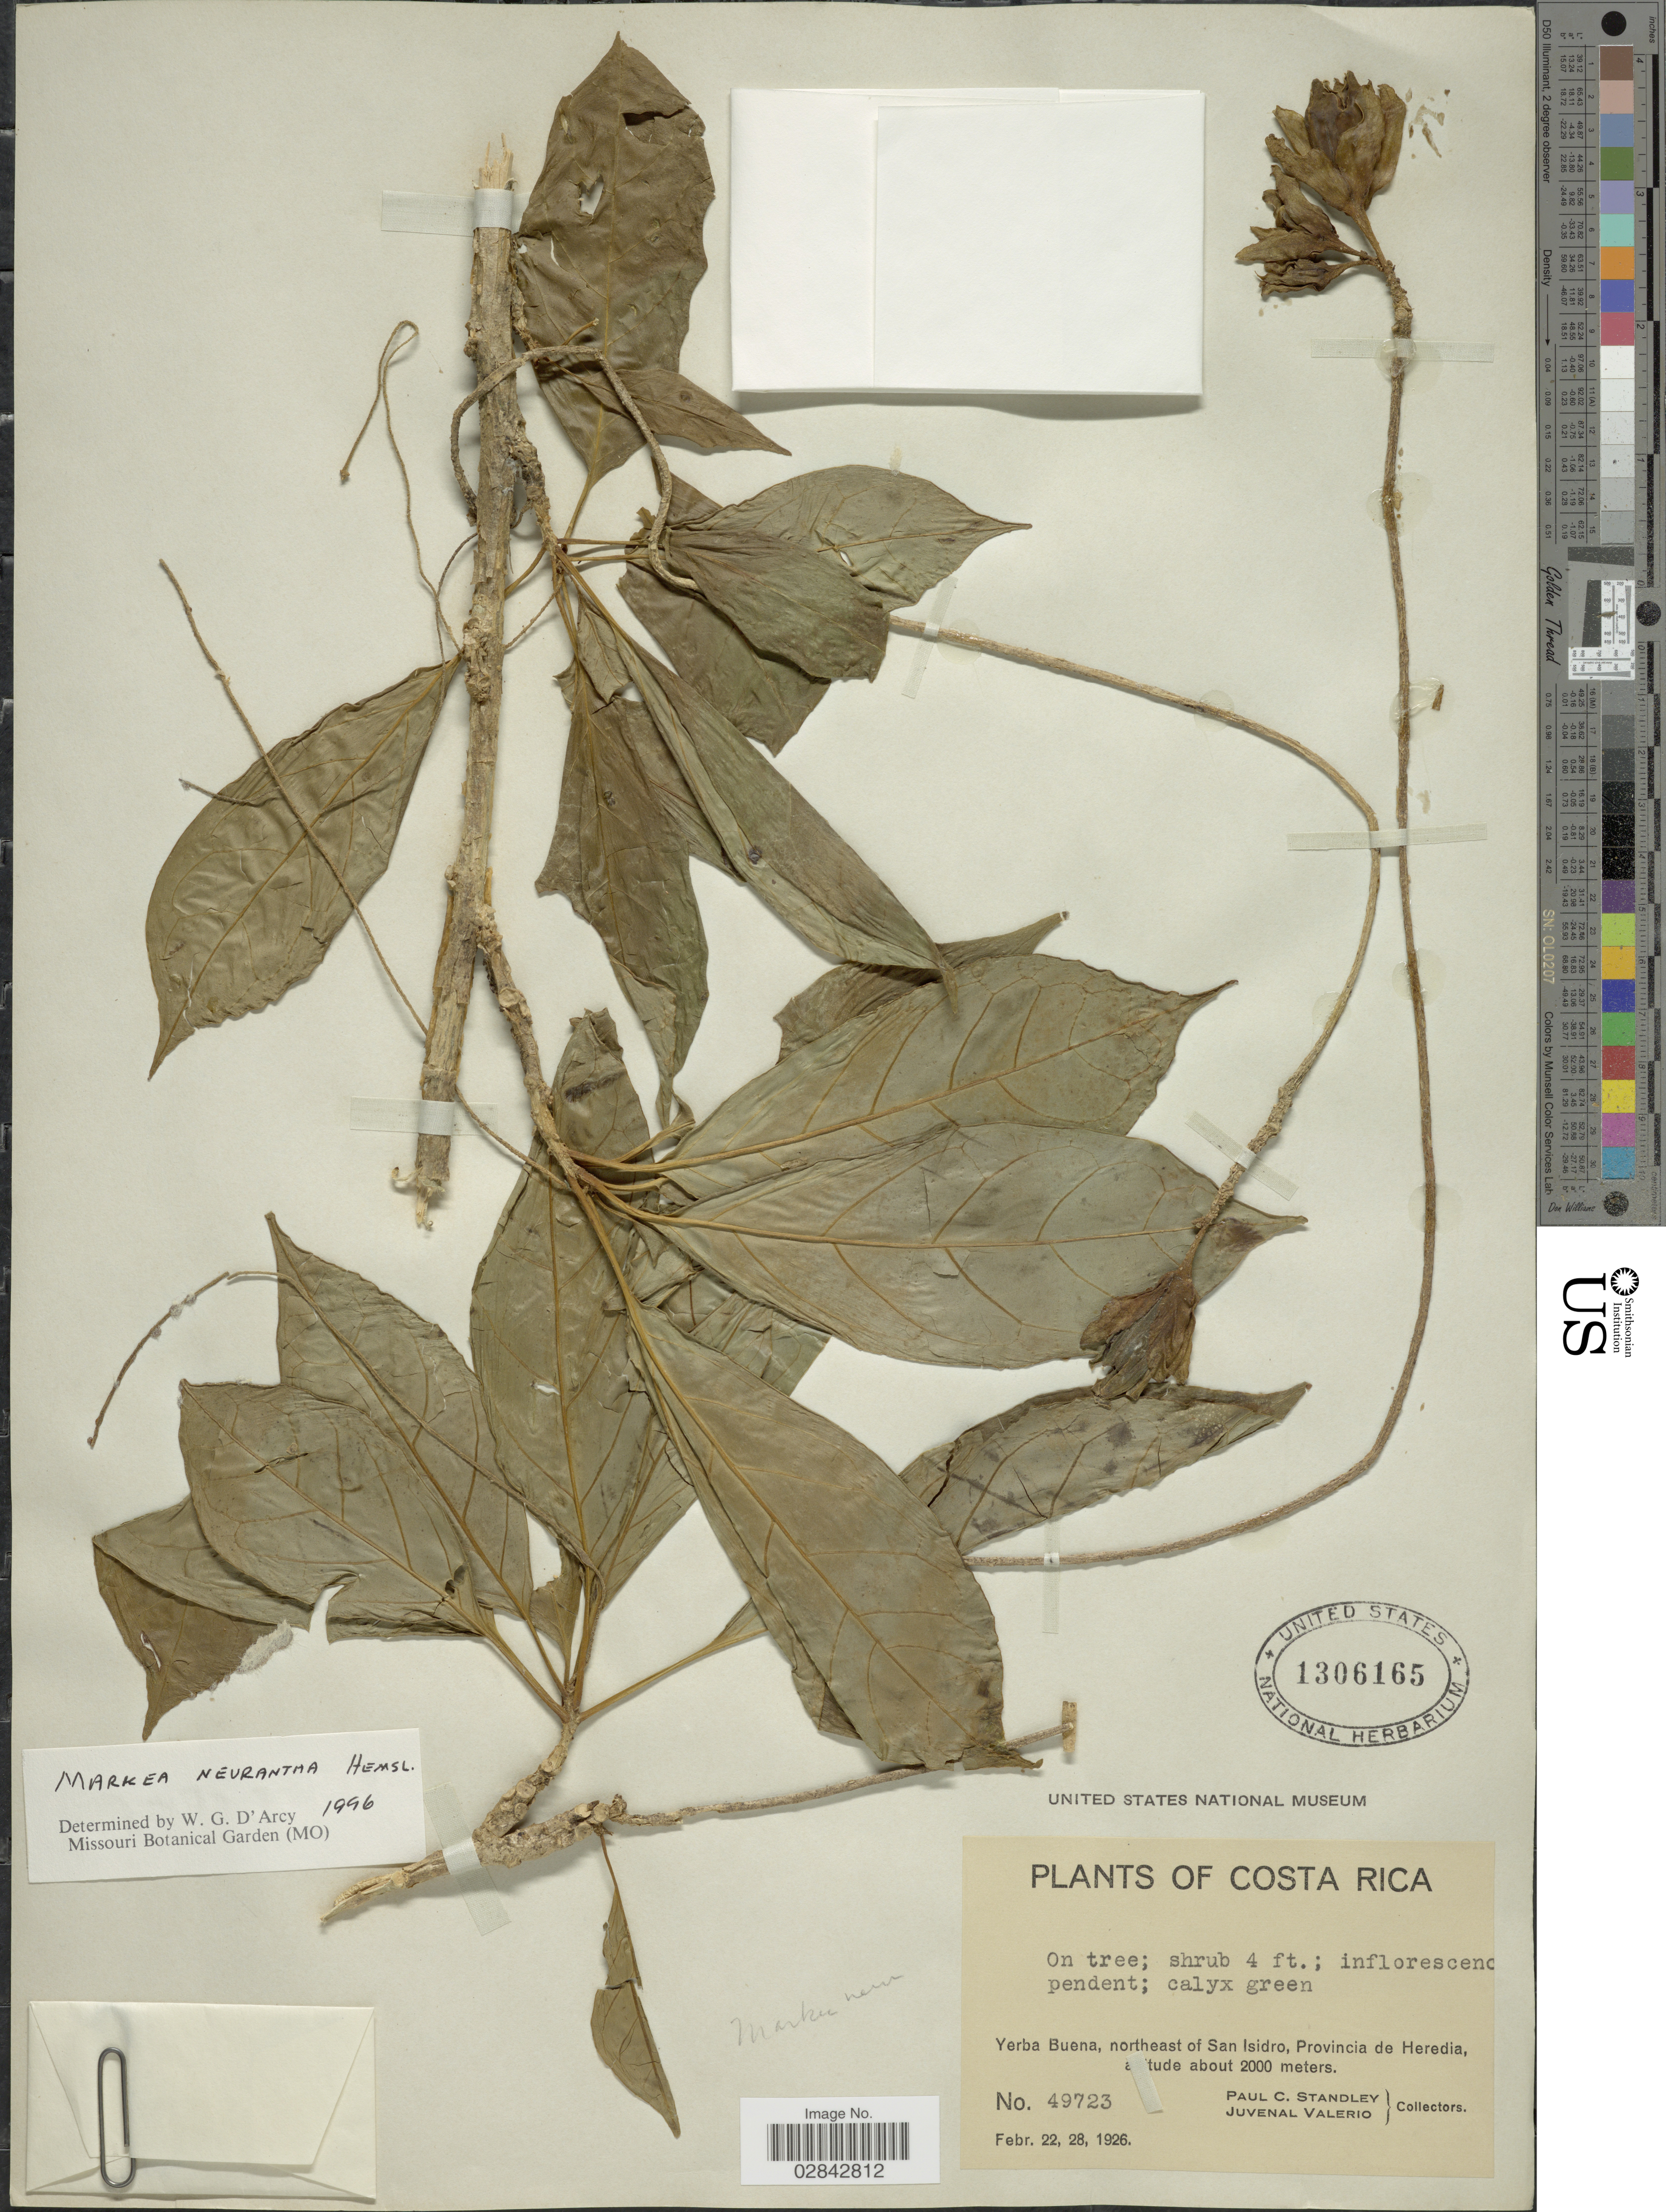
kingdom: Plantae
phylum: Tracheophyta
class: Magnoliopsida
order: Solanales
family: Solanaceae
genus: Markea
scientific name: Markea neurantha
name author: Hemsl.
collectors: P. C. Standley & J. Valerio R.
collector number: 49723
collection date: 1926-02-22/1926-02-28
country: Costa Rica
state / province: Heredia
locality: Yerba Buena, northeast of San Isidro.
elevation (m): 2000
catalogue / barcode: US 1306165